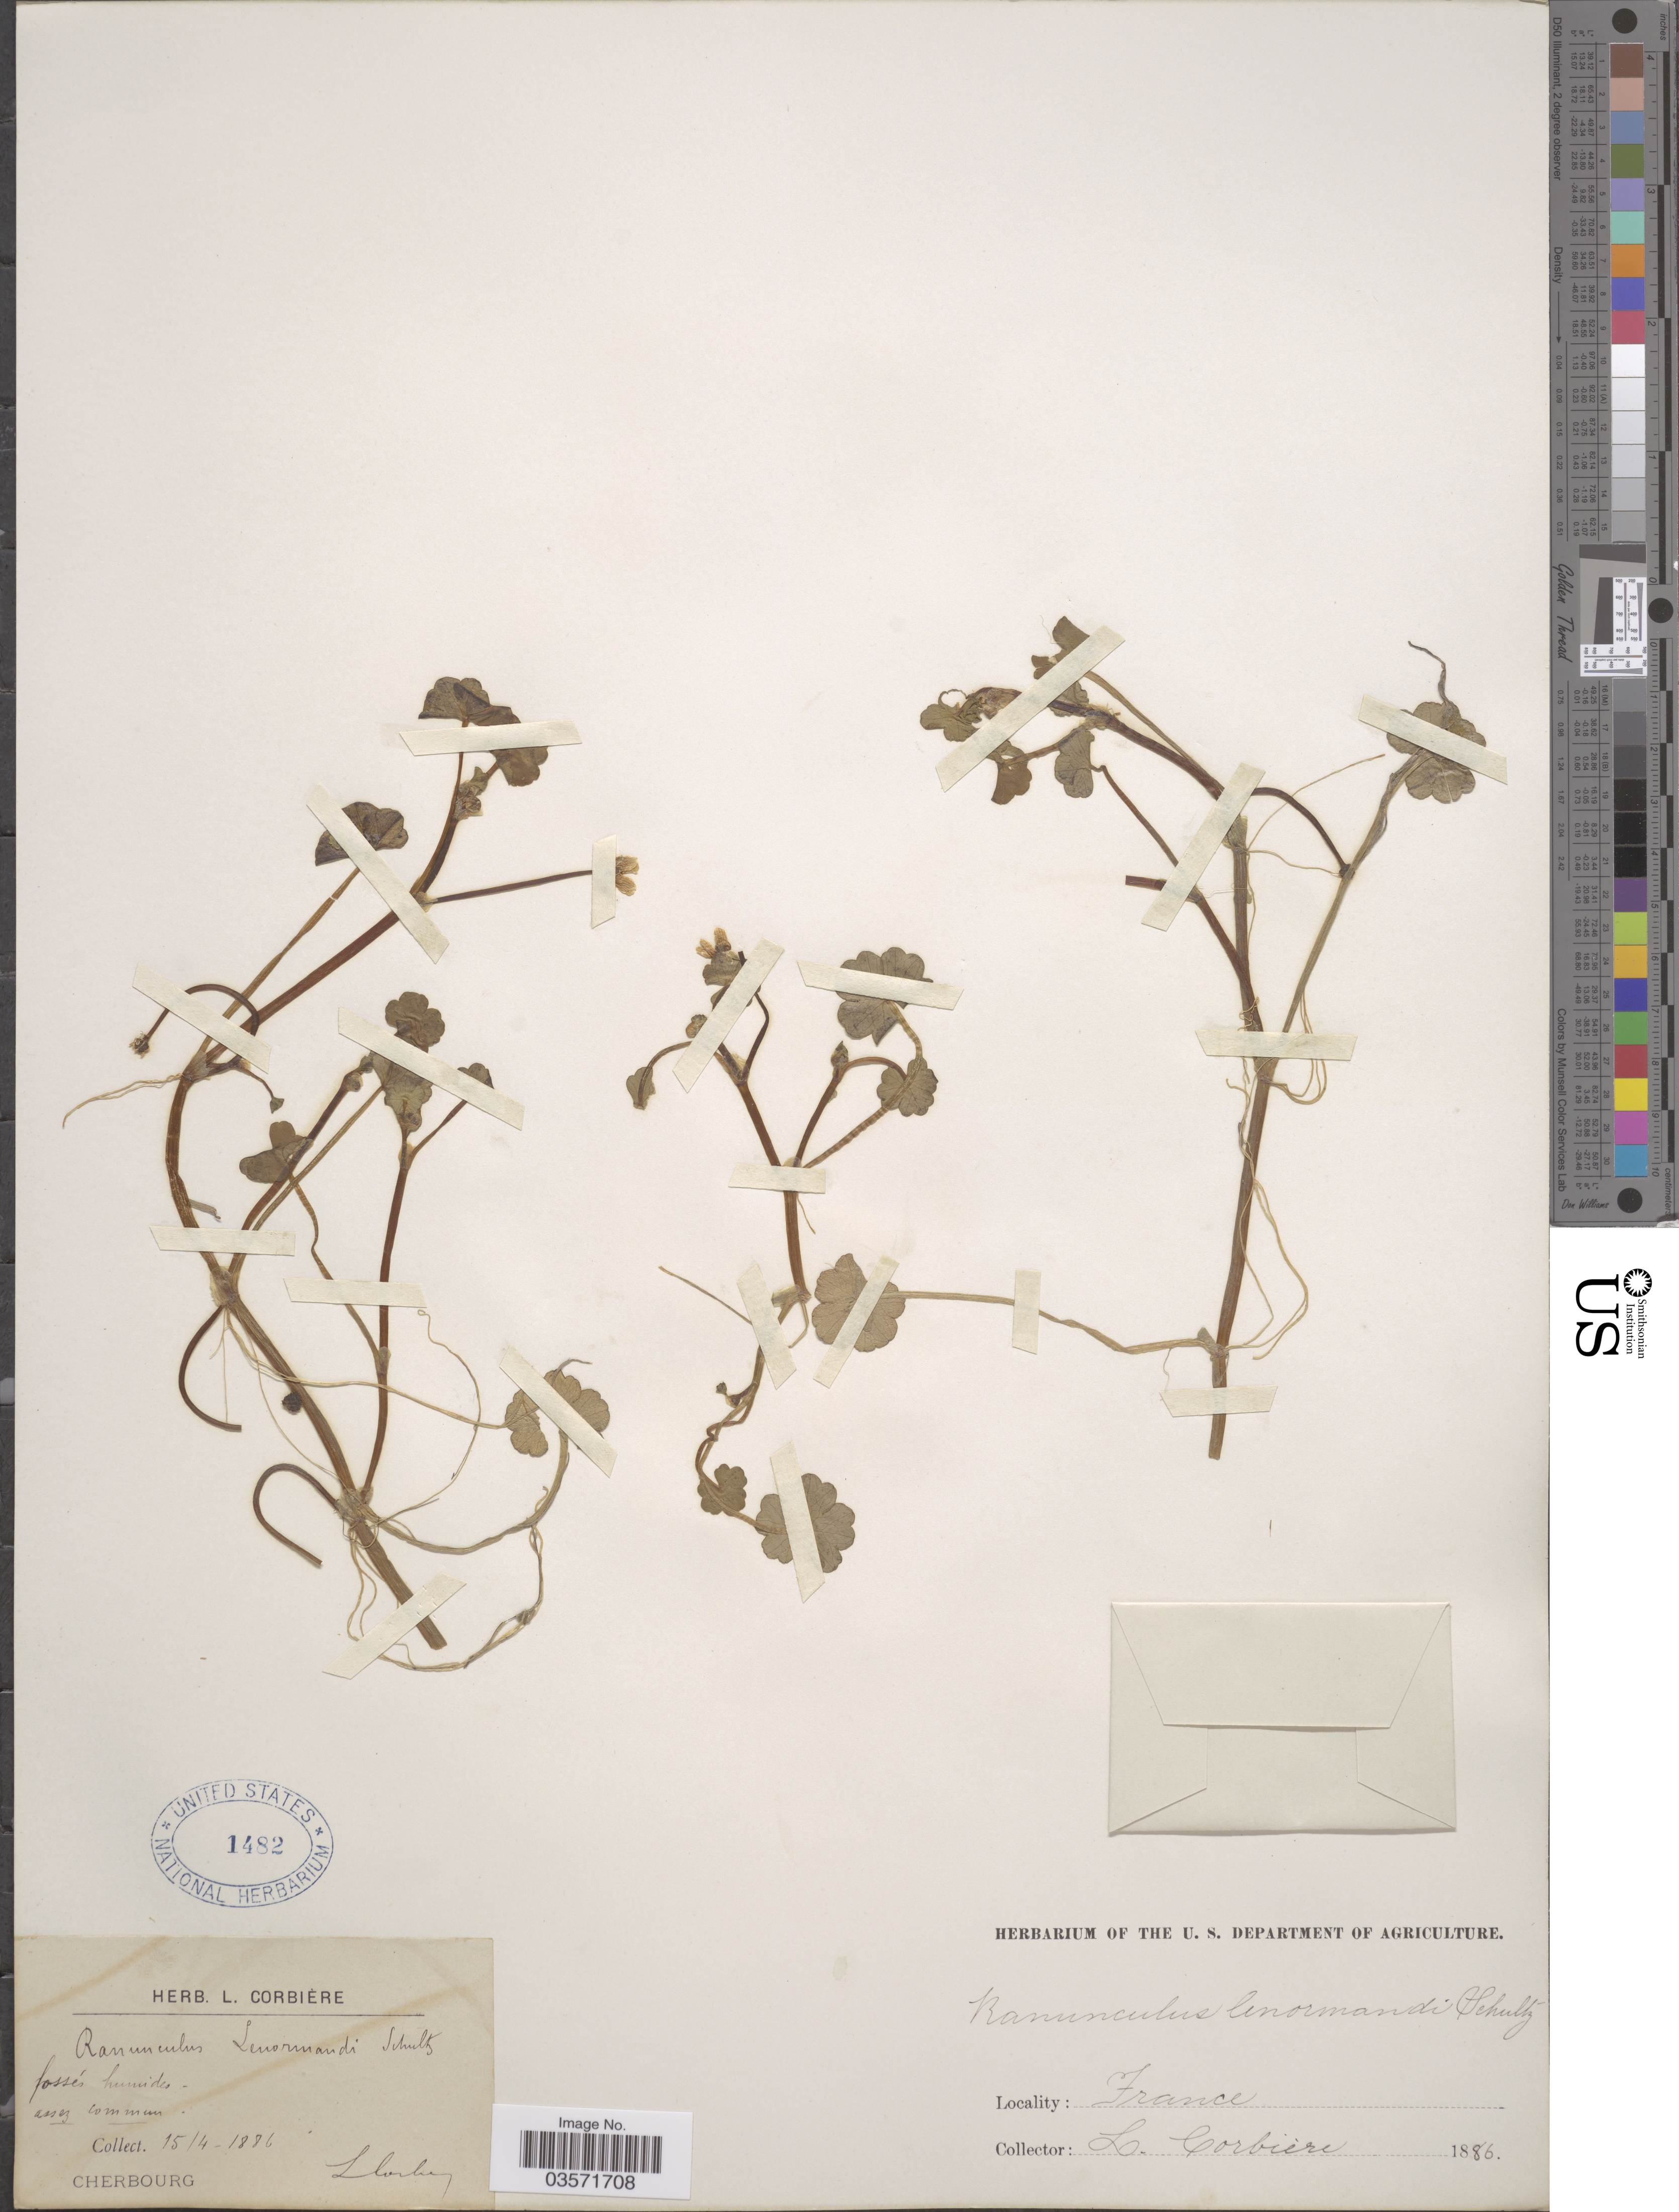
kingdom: Plantae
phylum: Tracheophyta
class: Magnoliopsida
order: Ranunculales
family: Ranunculaceae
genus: Ranunculus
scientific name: Ranunculus omiophyllus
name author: Ten.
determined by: Strong, Mark T., (BOT), Smithsonian Institution - National Museum of Natural History (UNITED STATES)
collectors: L. Corbière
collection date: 1886-04-15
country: France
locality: Cherbourg.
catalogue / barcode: US 1482